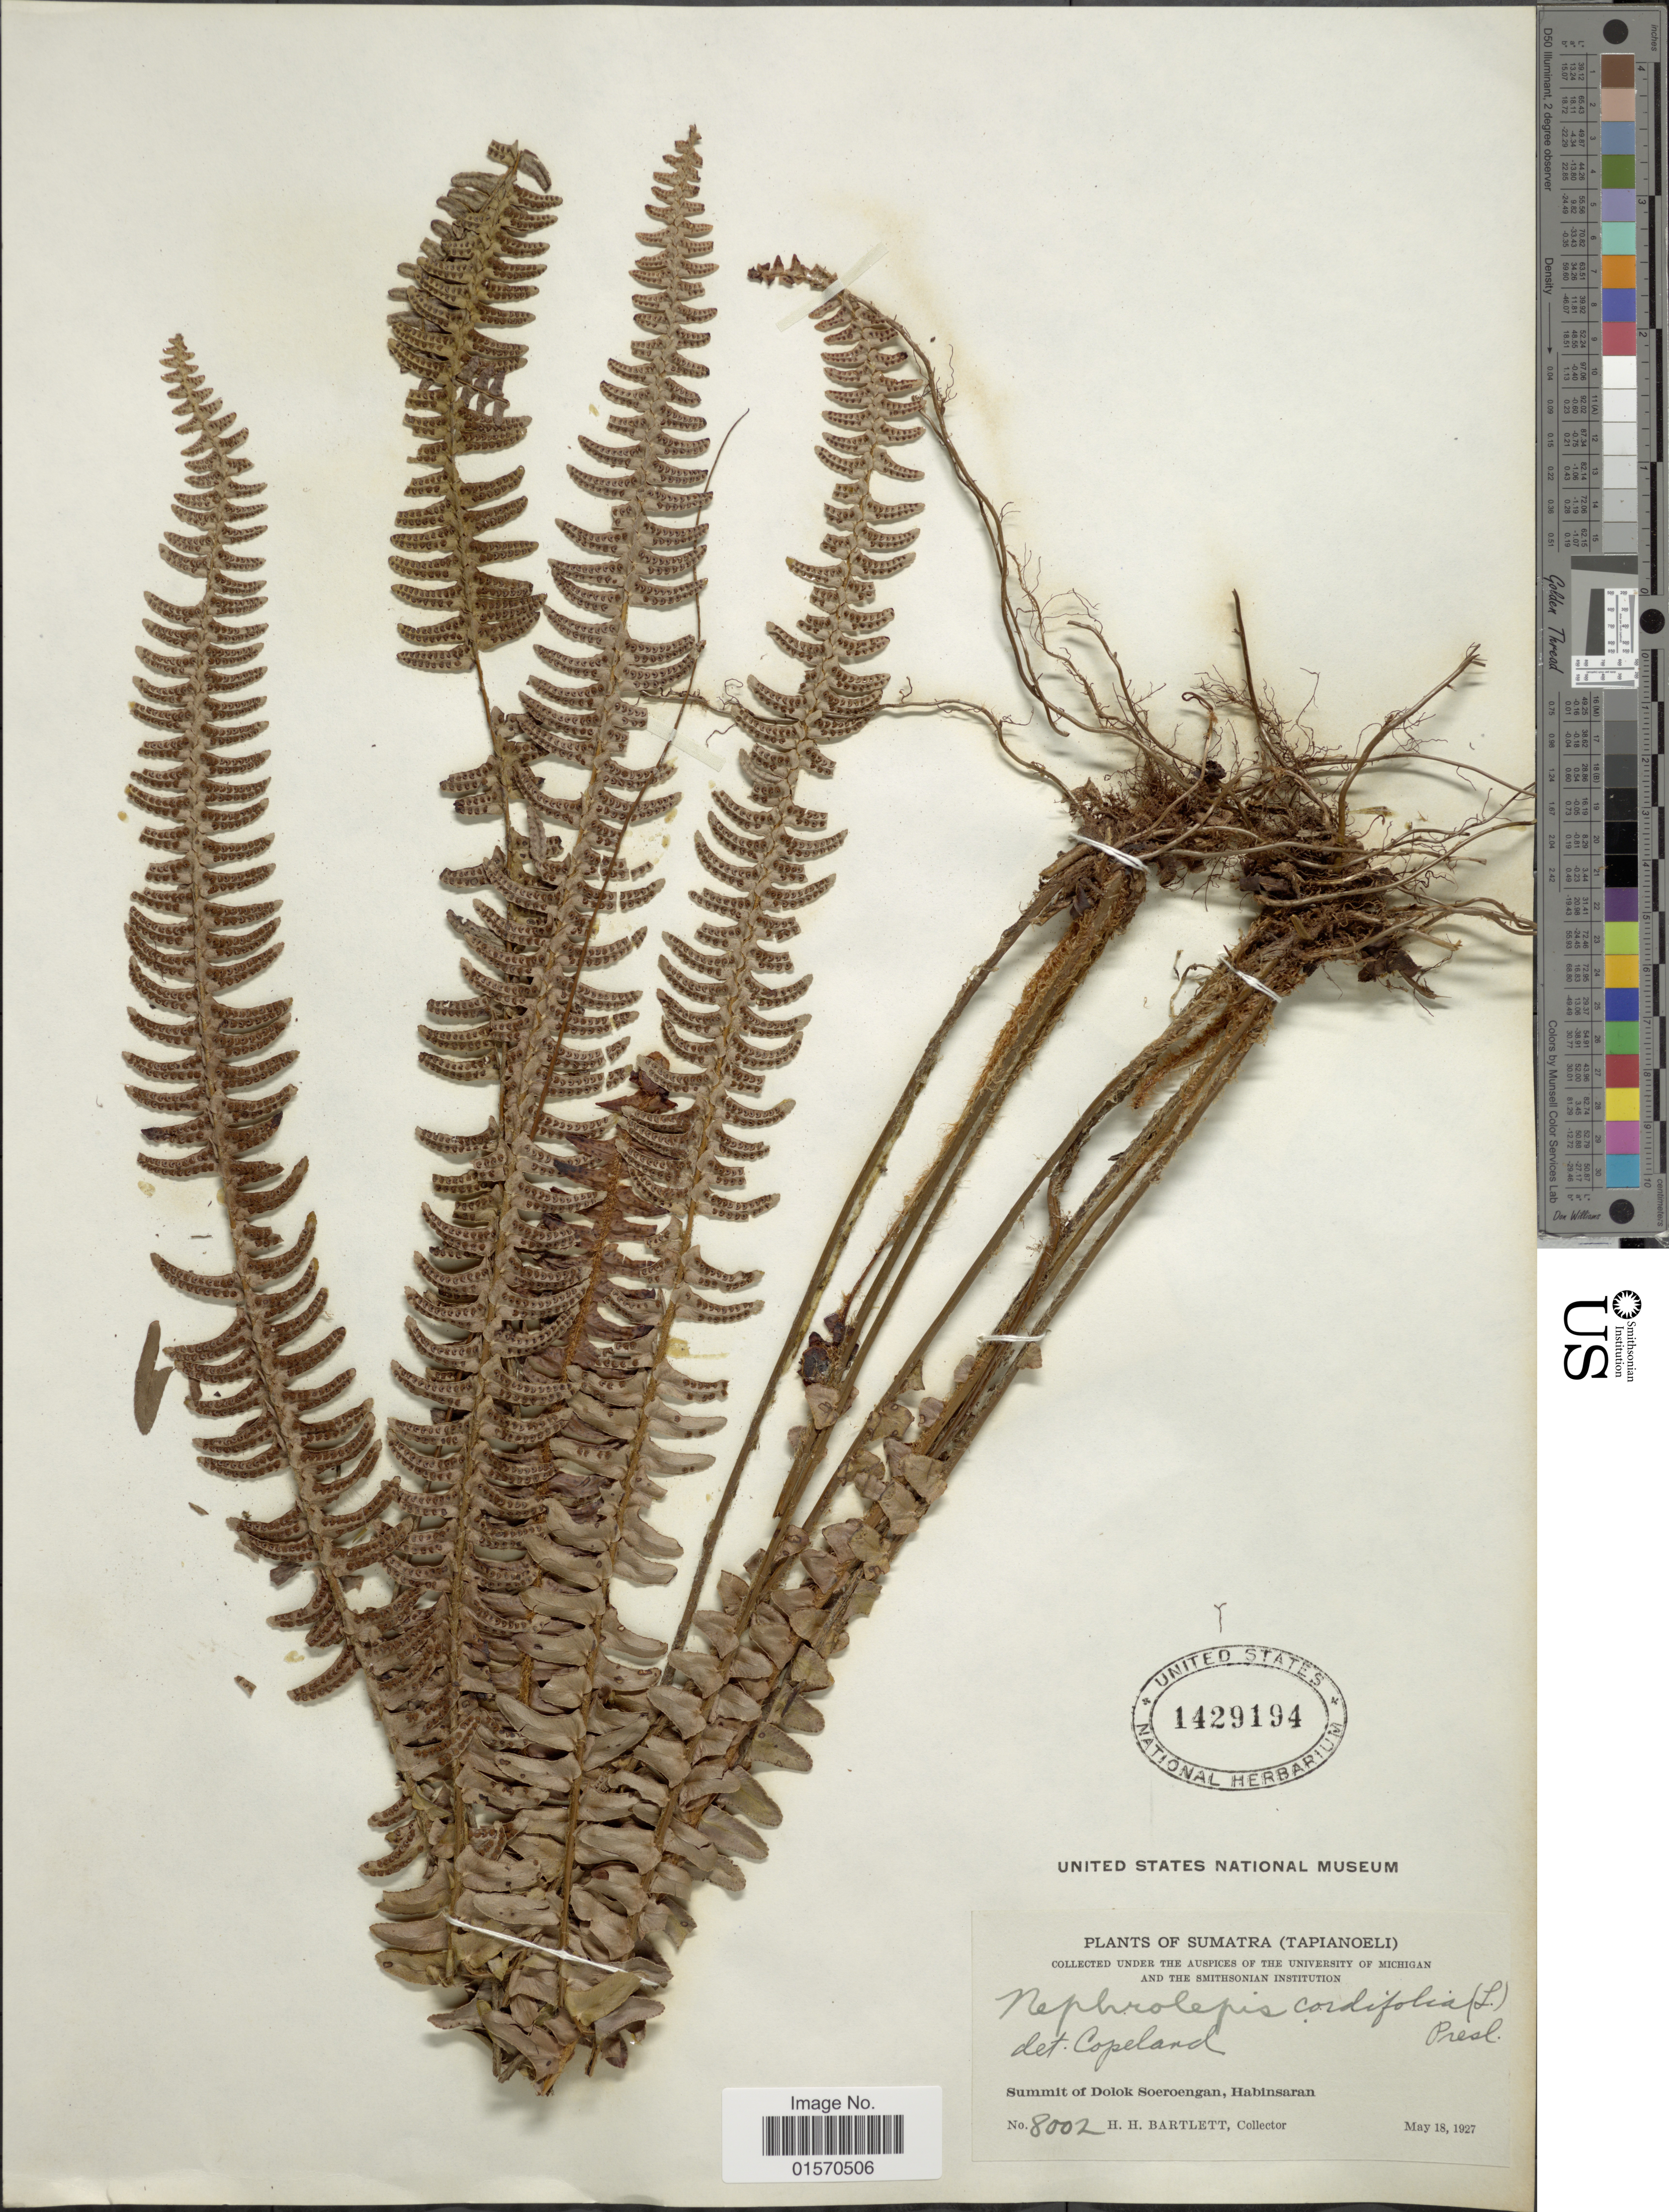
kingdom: Plantae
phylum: Tracheophyta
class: Polypodiopsida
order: Polypodiales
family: Nephrolepidaceae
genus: Nephrolepis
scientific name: Nephrolepis cordifolia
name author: (L.) C. Presl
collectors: H. H. Bartlett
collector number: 8002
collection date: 1927-05-18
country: Indonesia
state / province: Sumatra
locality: Sumatra (Tapianoeli). Summit of Dolok Soeroengan, Habinsaran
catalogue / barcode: US 1429194